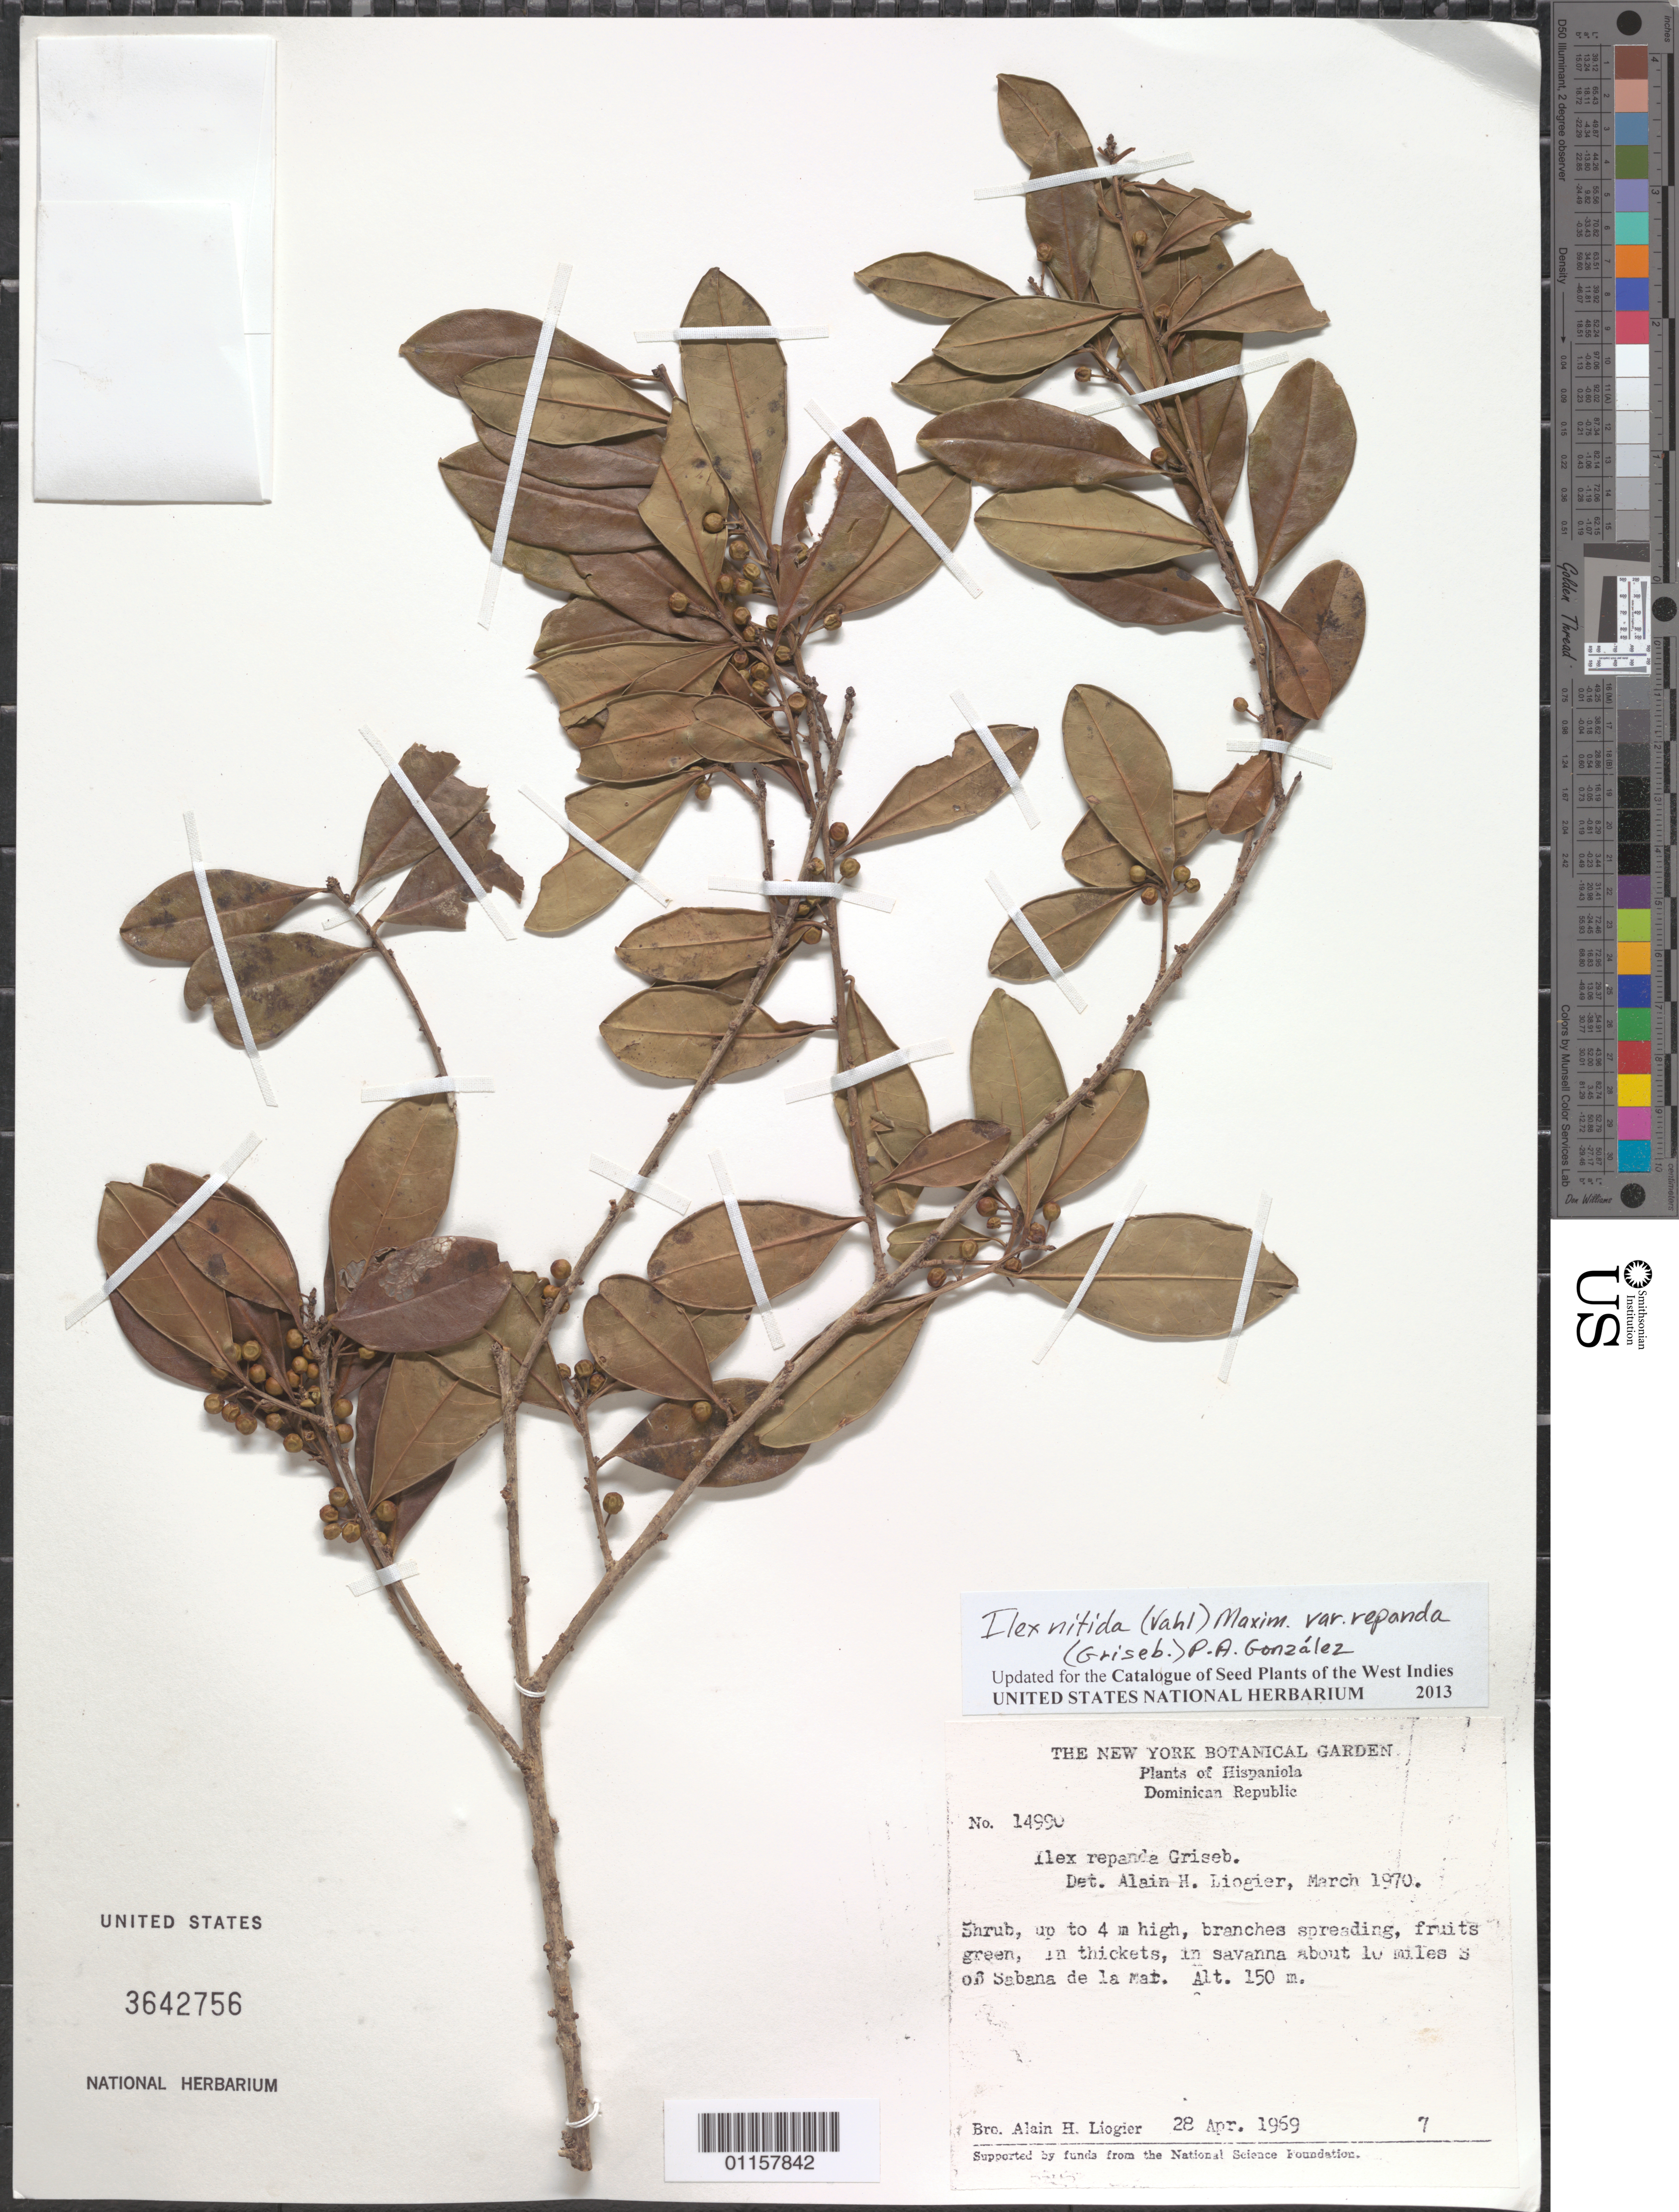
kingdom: Plantae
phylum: Tracheophyta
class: Magnoliopsida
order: Aquifoliales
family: Aquifoliaceae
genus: Ilex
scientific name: Ilex nitida var. repanda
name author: (Griseb.) P. A. González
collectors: A. H. Liogier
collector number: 14990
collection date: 1969-04-28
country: Dominican Republic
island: Hispaniola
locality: Sabana de la Mai [?], 10 miles S of.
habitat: In thickets, in savanna.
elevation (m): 150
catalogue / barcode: US 3642756